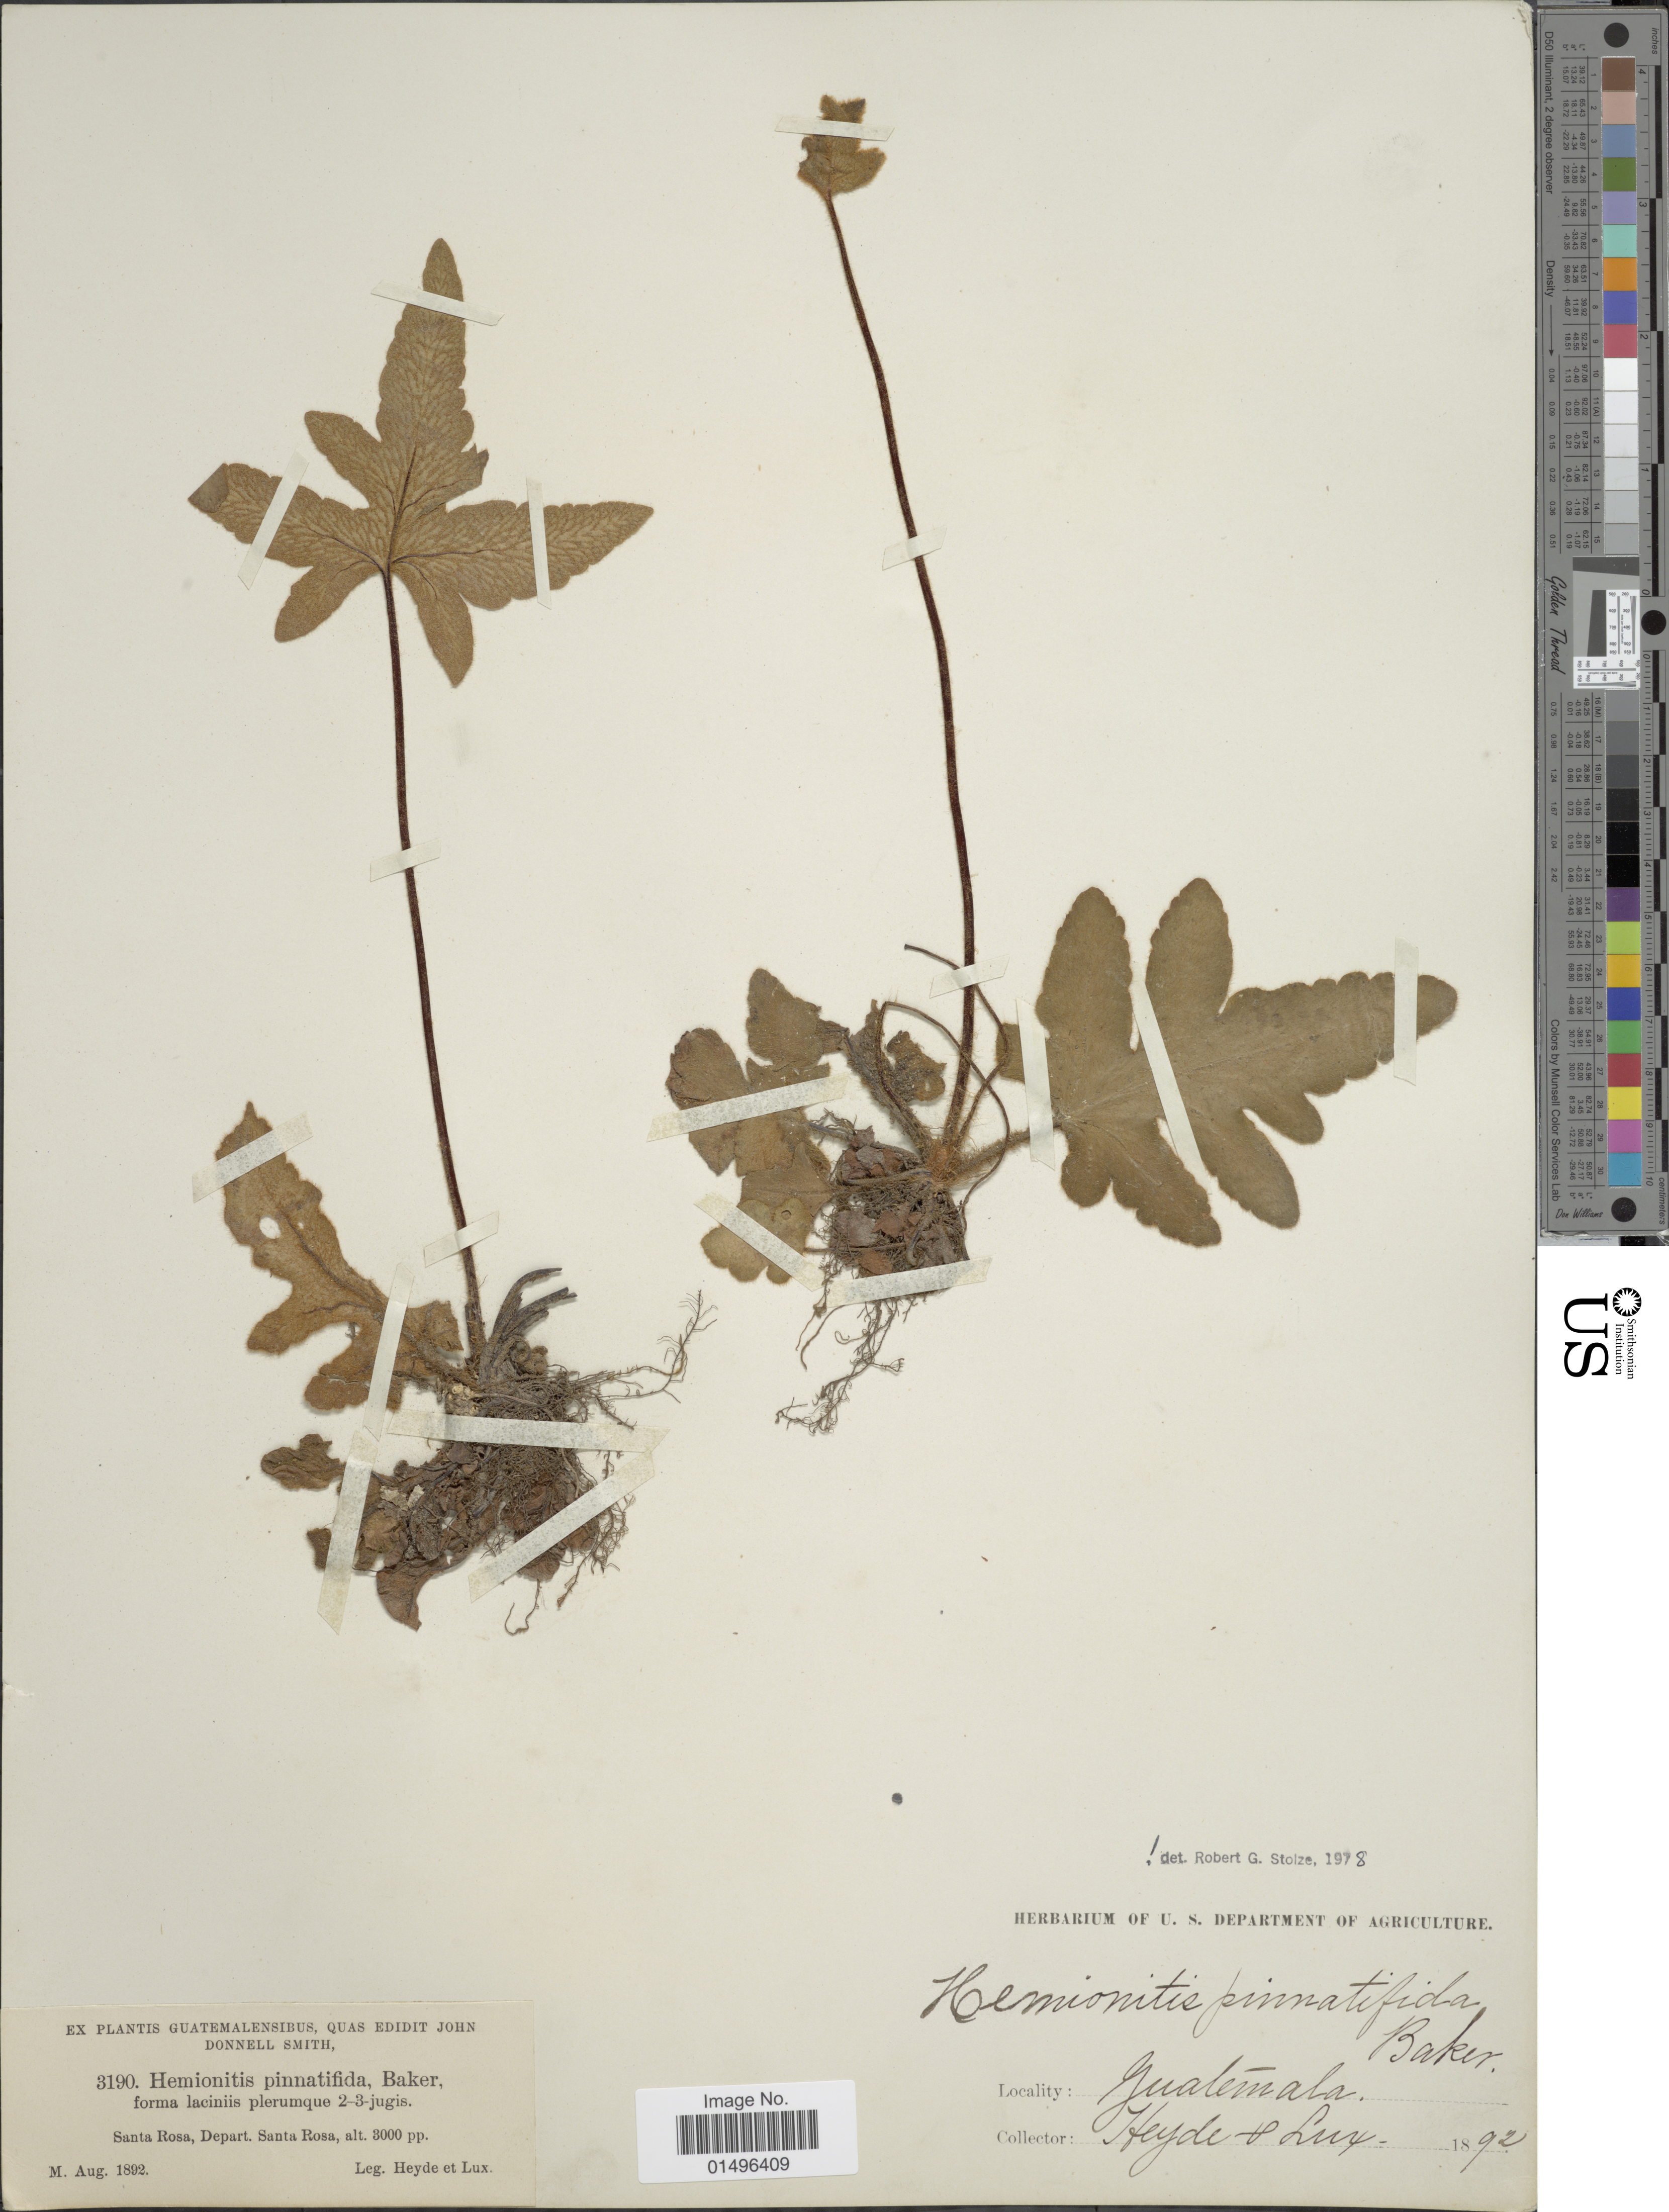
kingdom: Plantae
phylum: Tracheophyta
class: Polypodiopsida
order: Polypodiales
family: Pteridaceae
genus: Hemionitis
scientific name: Hemionitis pinnatifida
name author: Baker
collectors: Heyde & Lux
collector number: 3190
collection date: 1892-08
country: Guatemala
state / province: Santa Rosa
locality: Guatemala, Santa Rosa, Depart. Santa Rosa.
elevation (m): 914